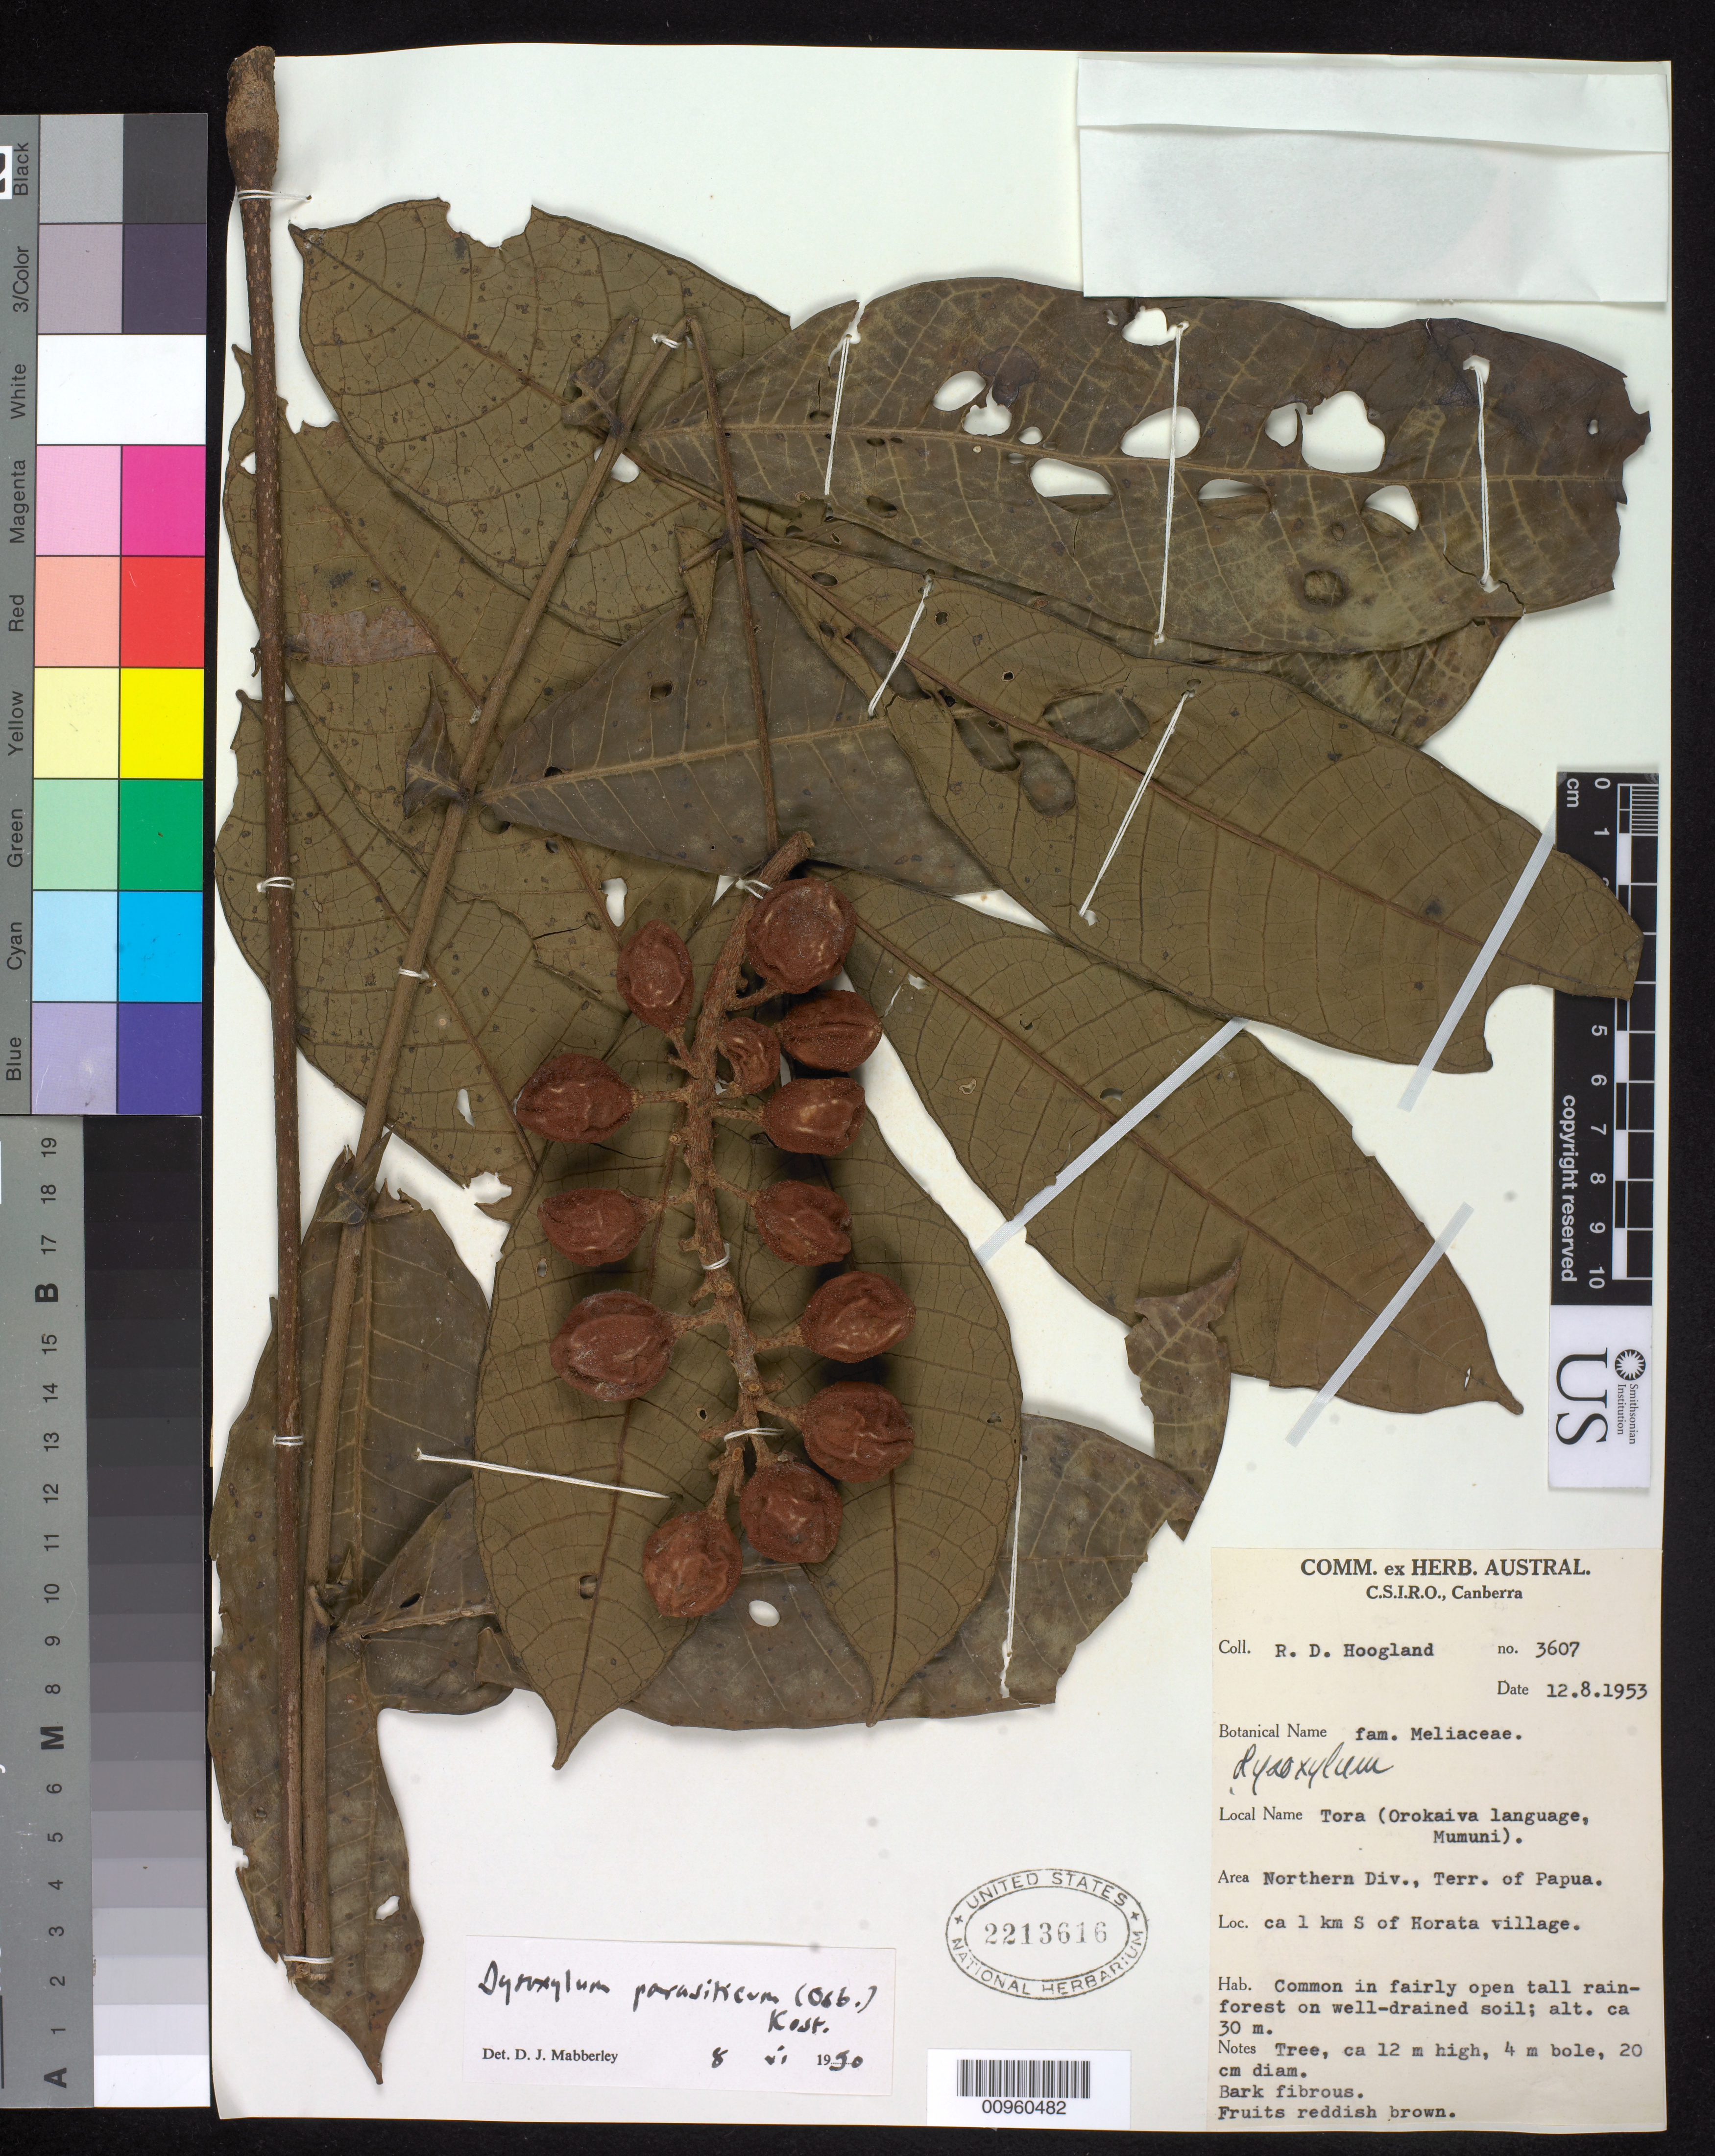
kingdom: Plantae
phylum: Tracheophyta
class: Magnoliopsida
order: Sapindales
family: Meliaceae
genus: Epicharis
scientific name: Epicharis parasitica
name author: (Osbeck) Mabb.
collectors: R. D. Hoogland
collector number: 3607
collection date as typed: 12 Aug 1953 or 08 Dec 1953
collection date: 1953-08-12 or 1953-12-08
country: Papua New Guinea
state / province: Northern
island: New Guinea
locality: Papua, 1 km S of Horata village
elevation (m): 30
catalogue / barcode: US 2213616